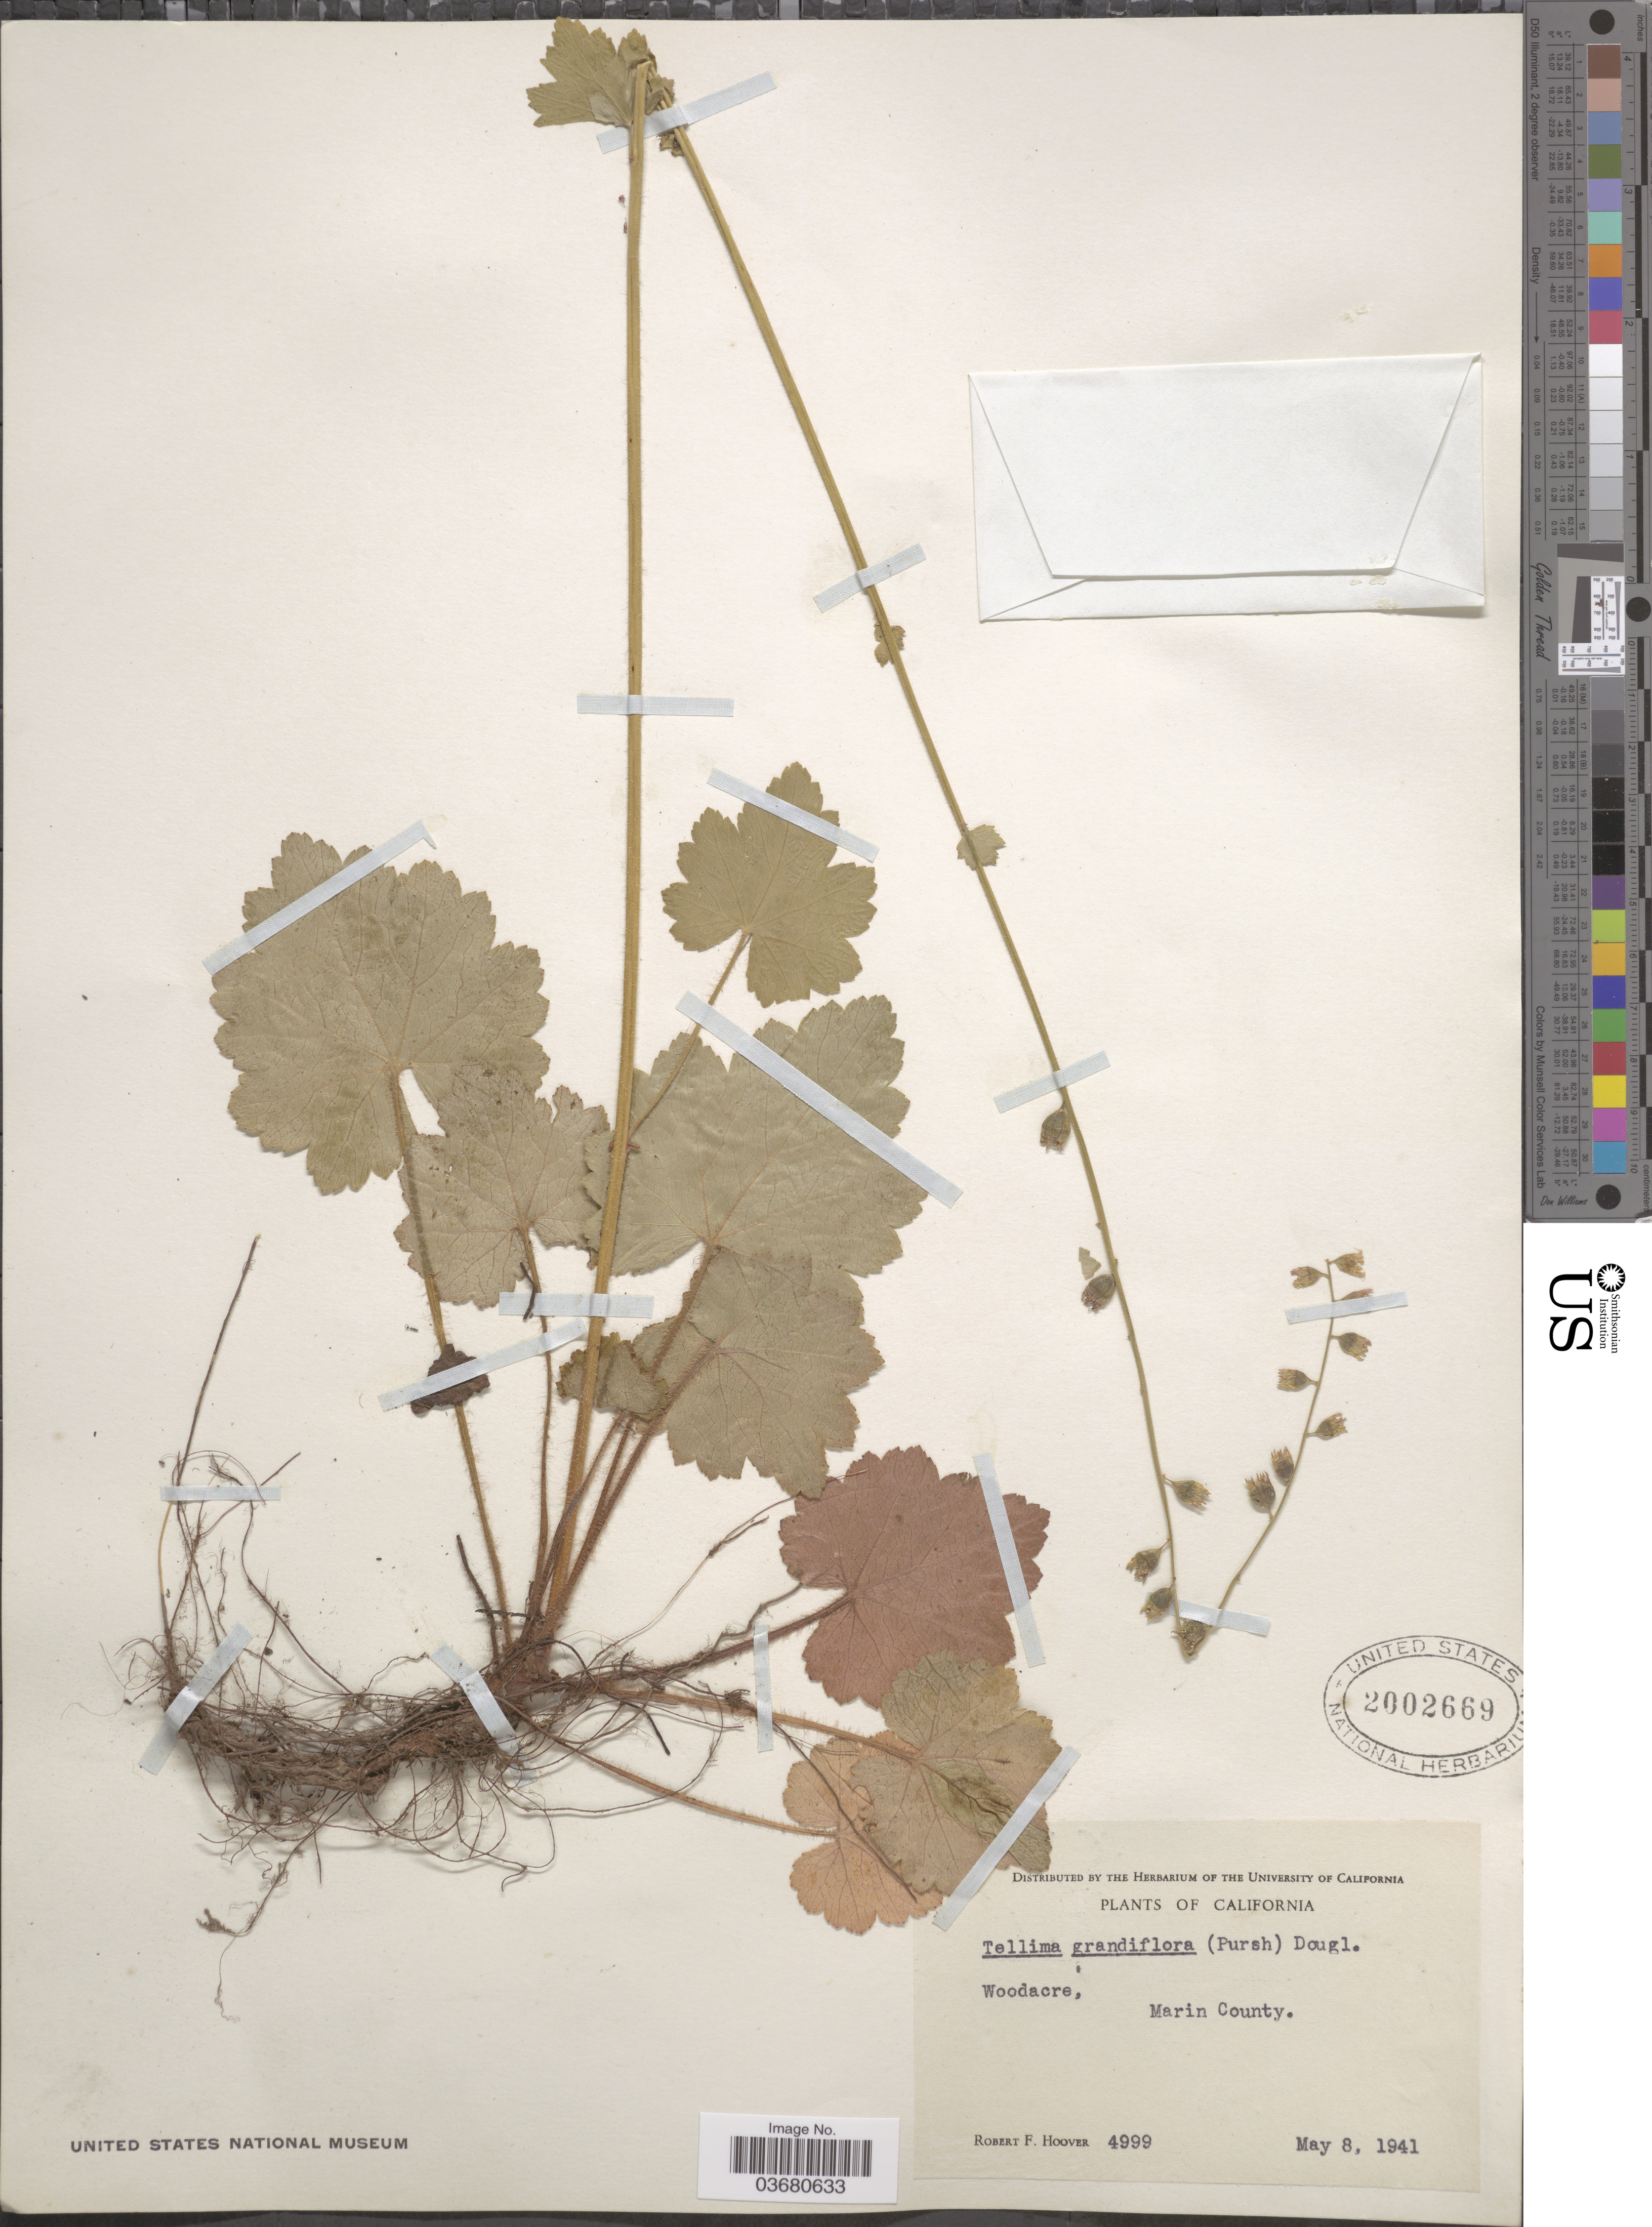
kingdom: Plantae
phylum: Tracheophyta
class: Magnoliopsida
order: Saxifragales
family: Saxifragaceae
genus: Tellima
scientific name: Tellima grandiflora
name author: (Pursh) Douglas ex Lindl.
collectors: R. F. Hoover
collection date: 1941-05-08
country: United States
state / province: California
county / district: Marin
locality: Woodacre, Marin County.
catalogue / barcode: US 2002669